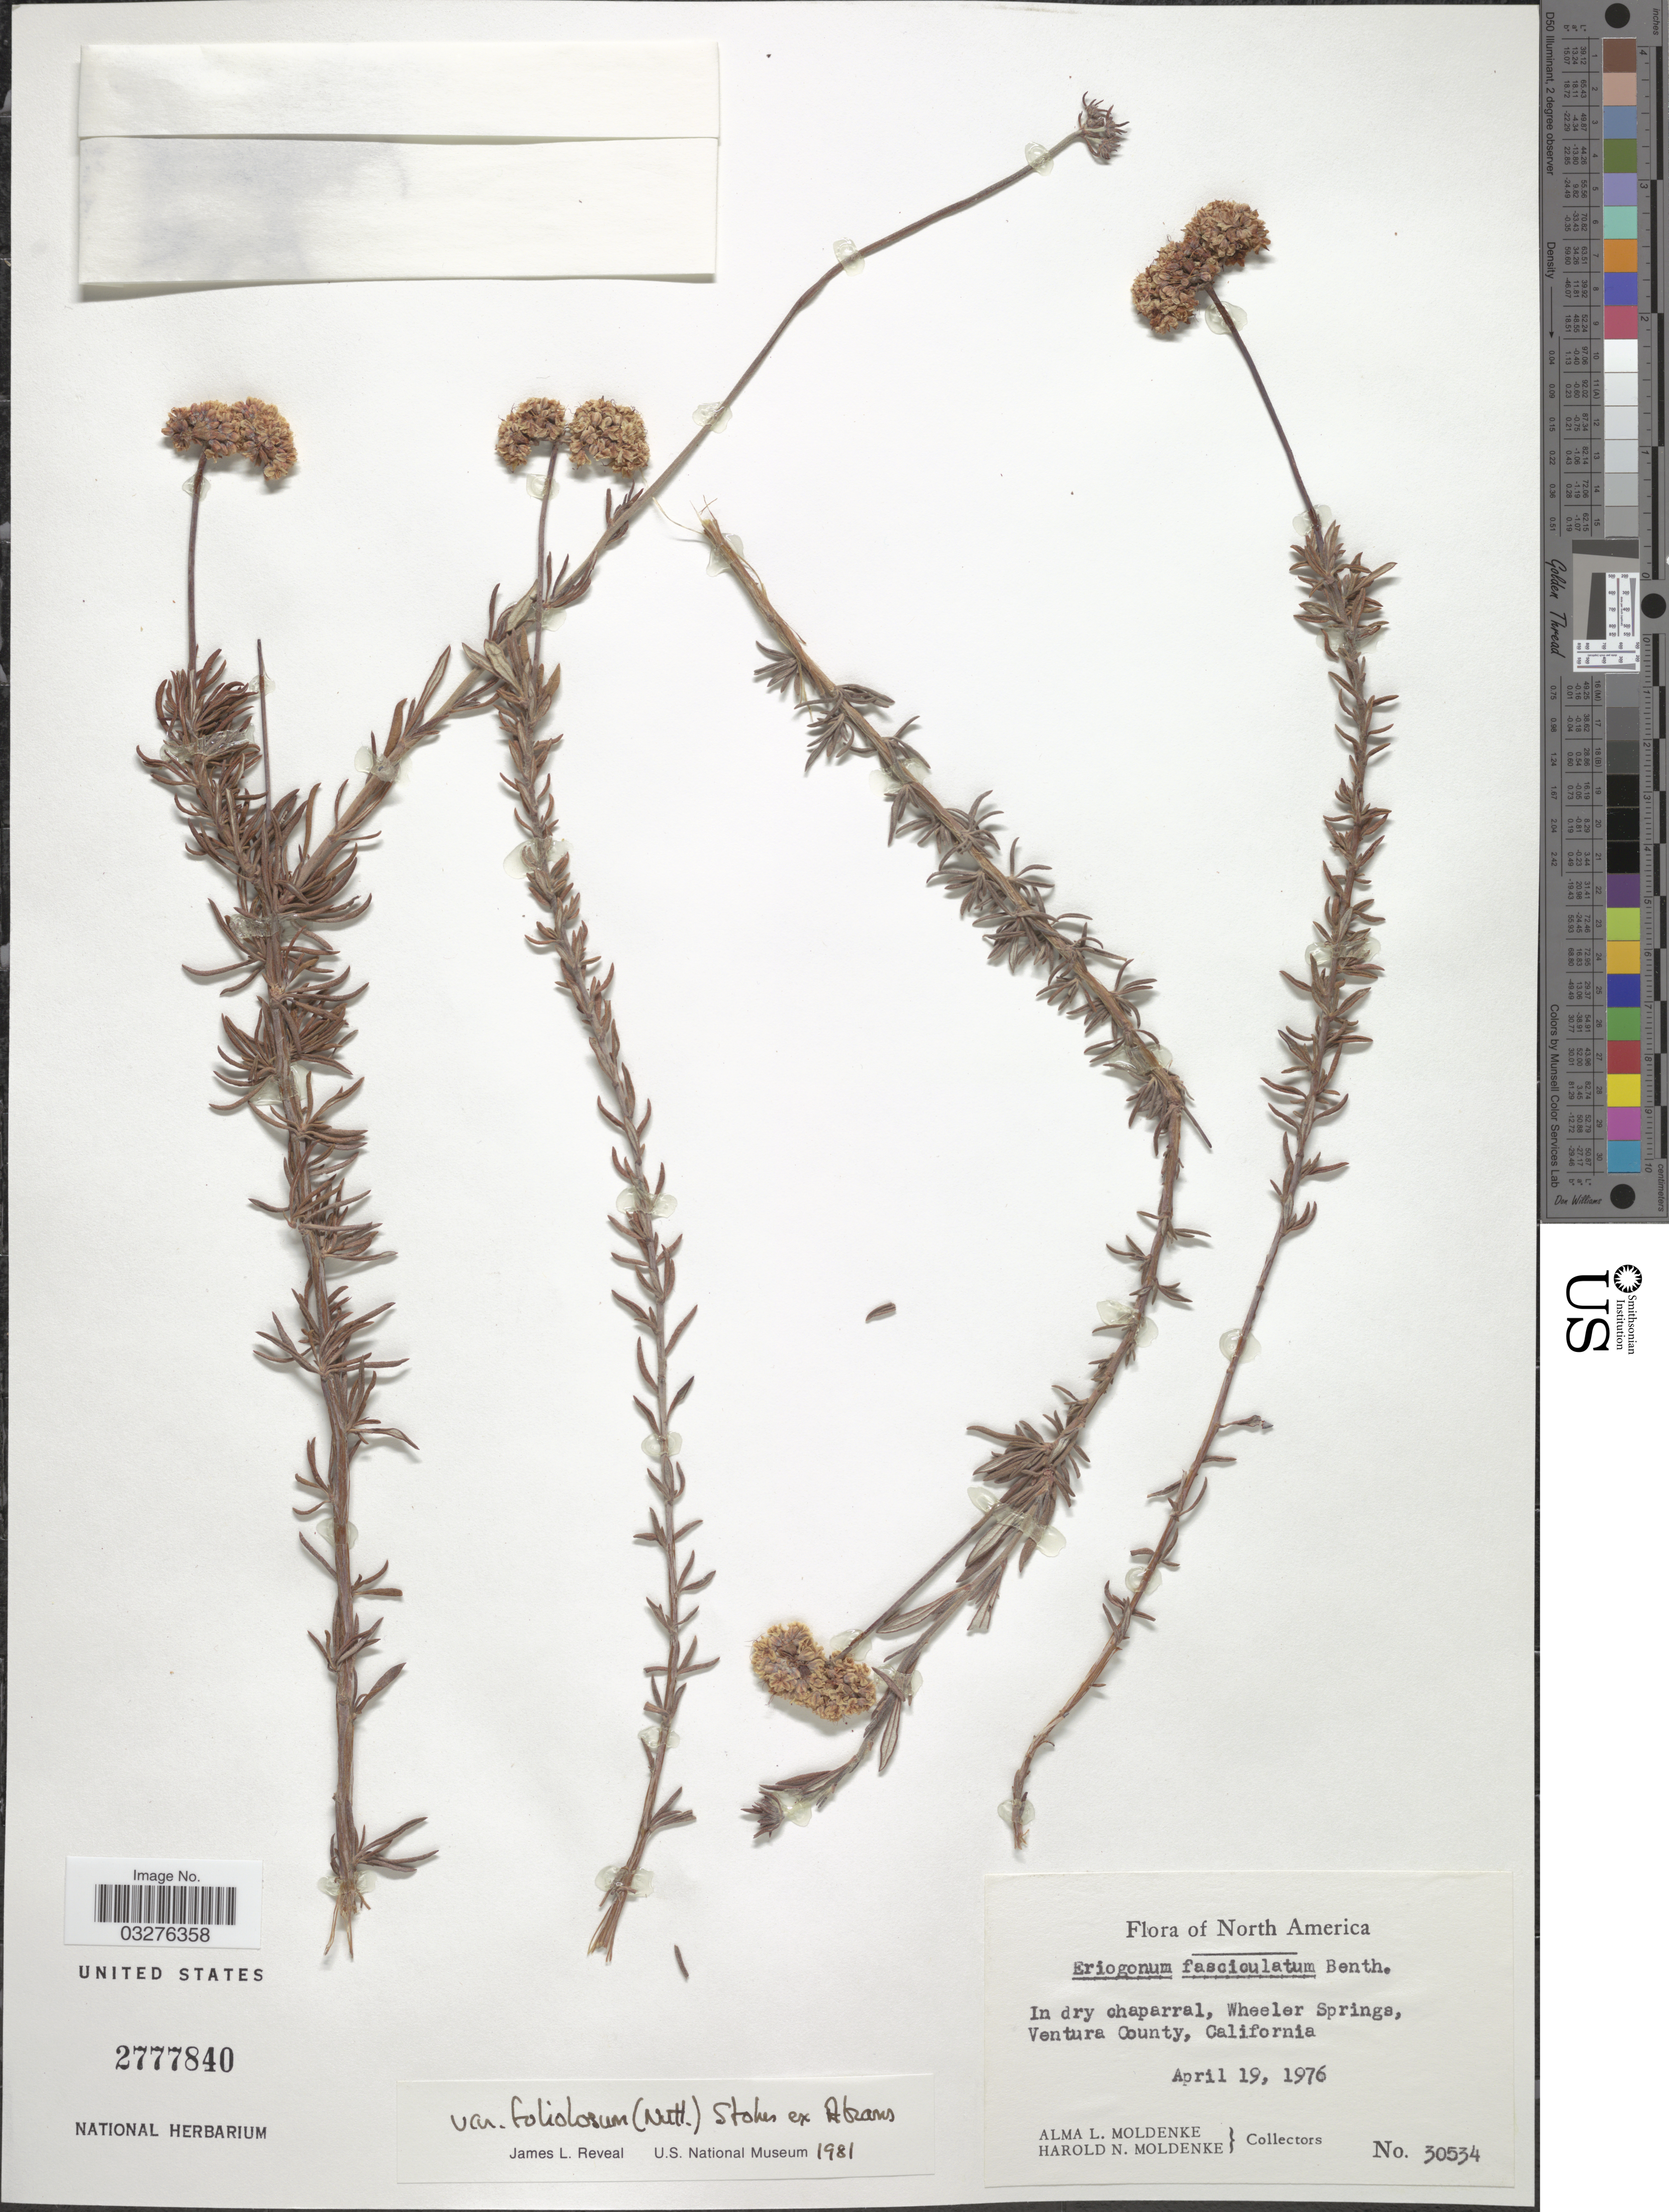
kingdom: Plantae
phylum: Tracheophyta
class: Magnoliopsida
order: Caryophyllales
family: Polygonaceae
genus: Eriogonum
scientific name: Eriogonum fasciculatum var. foliolosum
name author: (Nutt.) S. Stokes ex Abrams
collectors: A. L. Moldenke & H. N. Moldenke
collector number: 30534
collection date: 1976-04-19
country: United States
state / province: California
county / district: Ventura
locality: Wheeler Springs, Ventura County.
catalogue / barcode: US 2777840